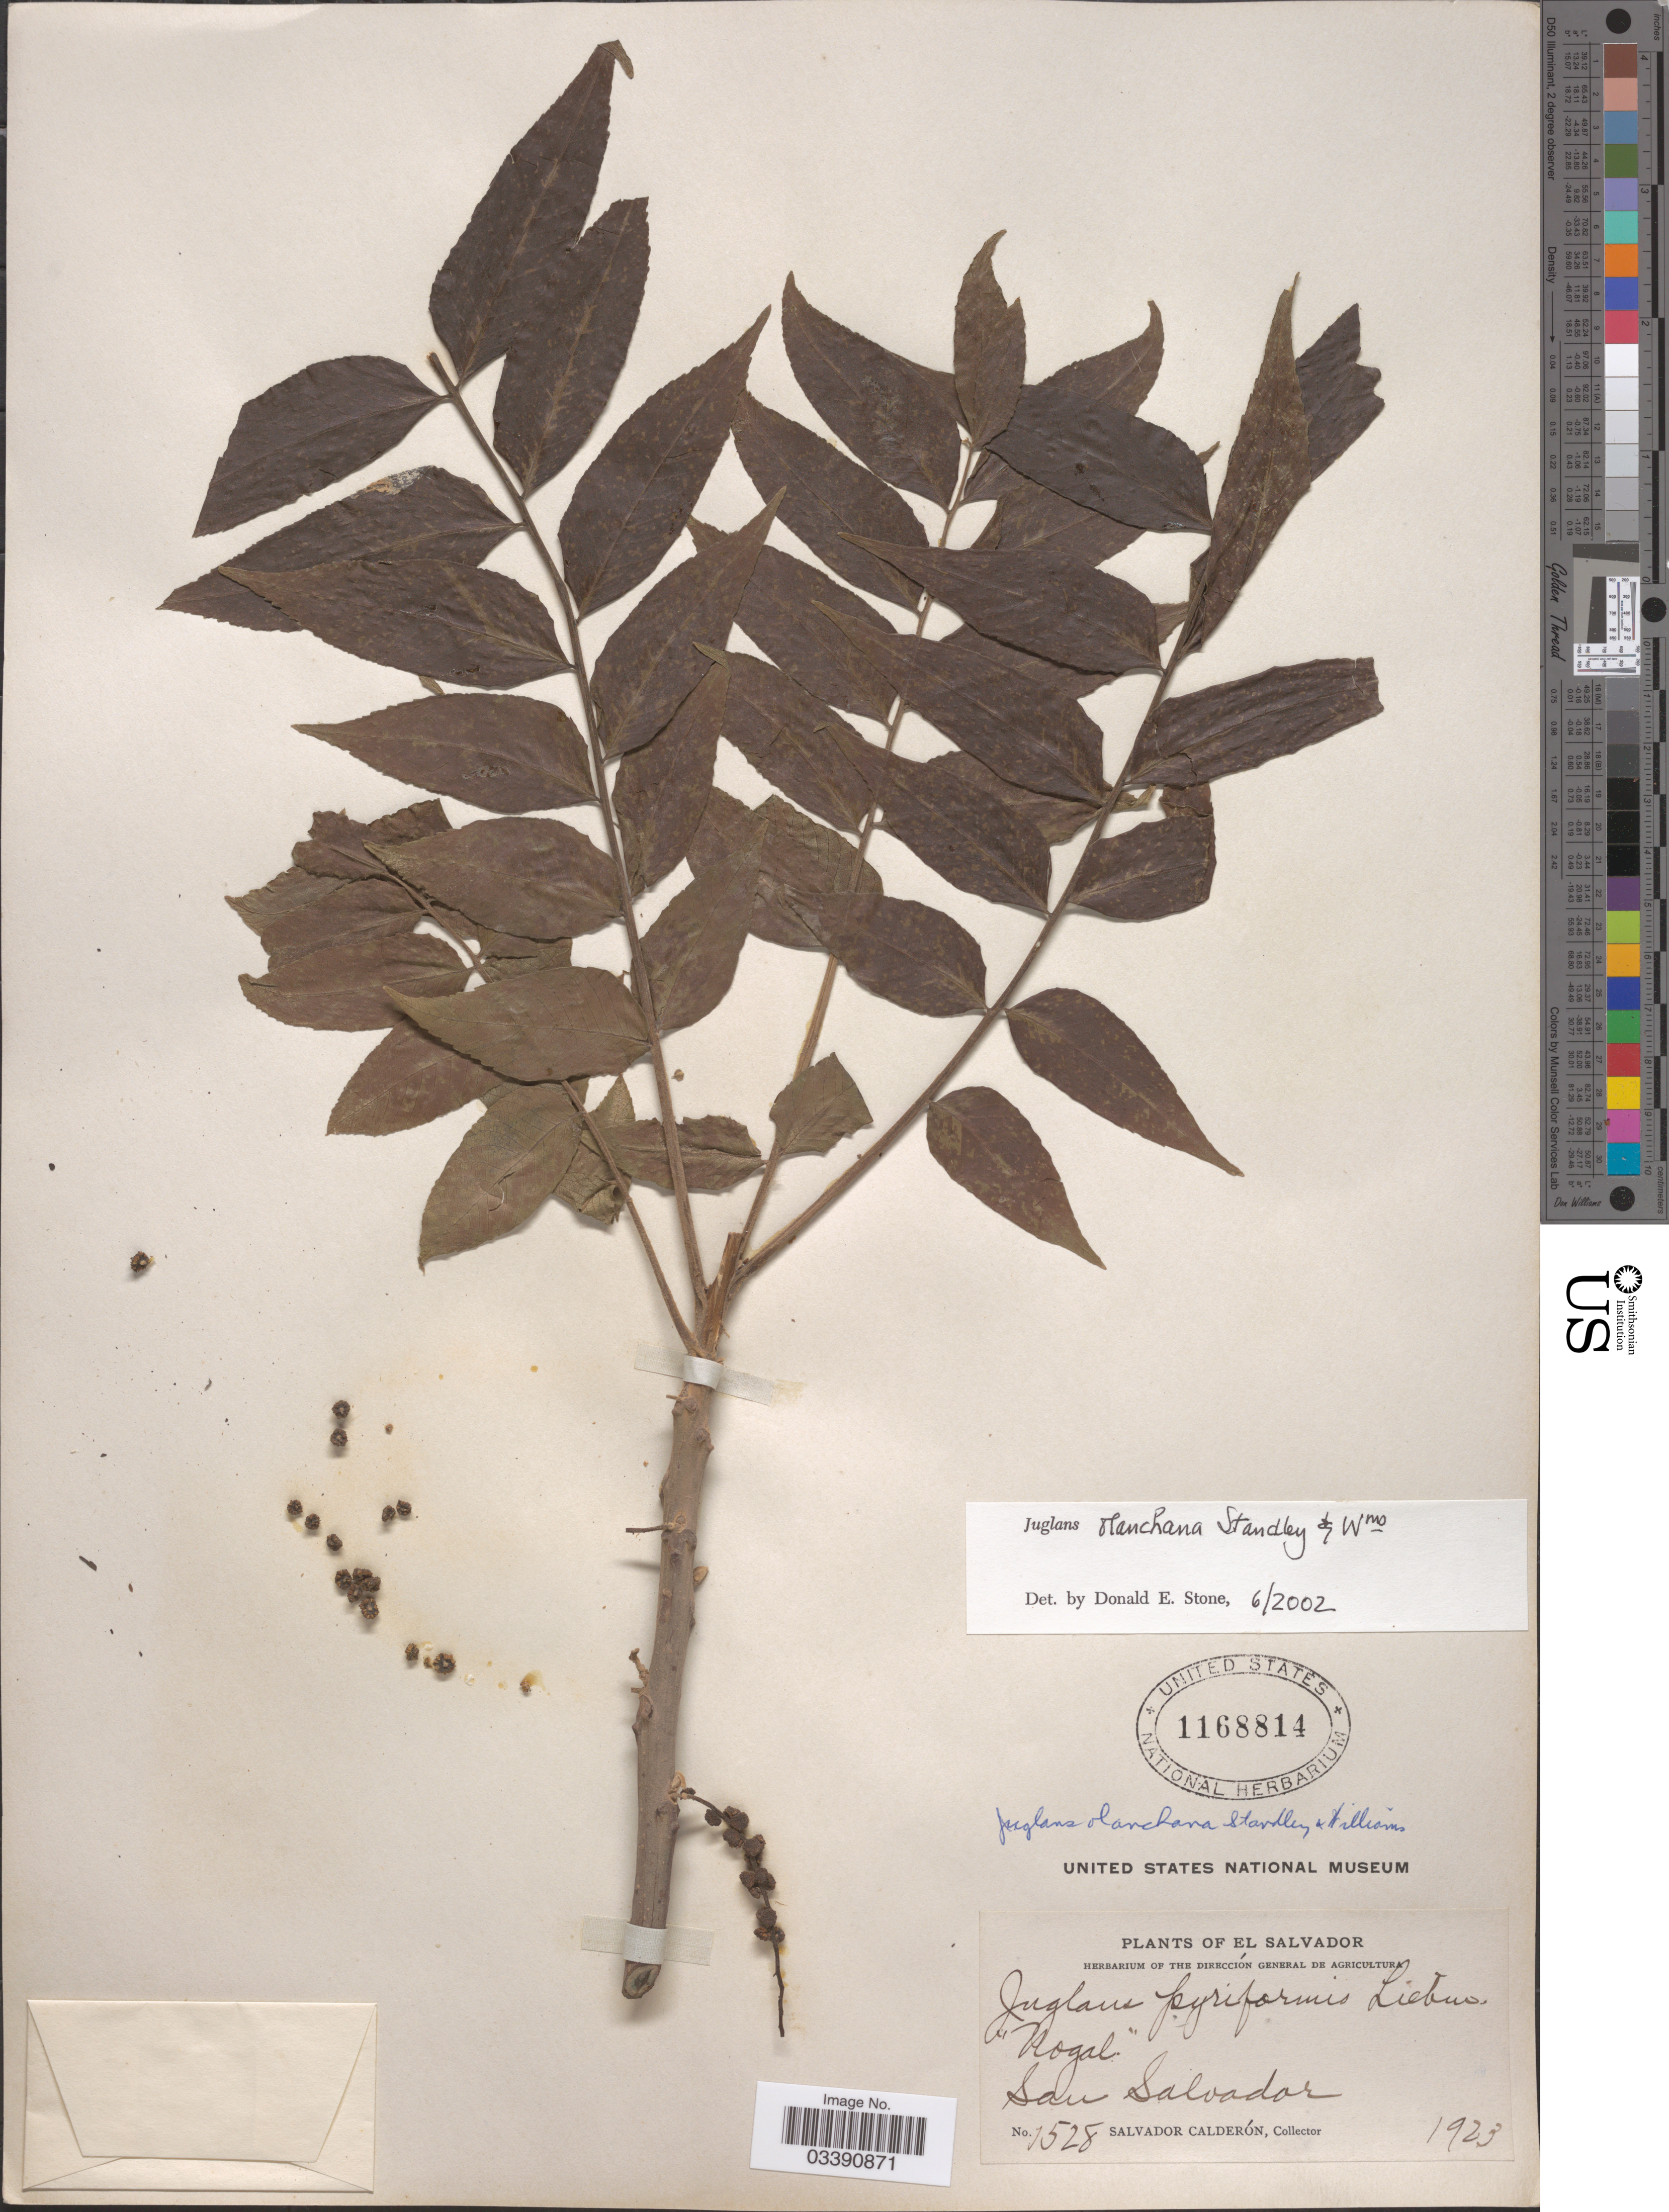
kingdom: Plantae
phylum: Tracheophyta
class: Magnoliopsida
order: Fagales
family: Juglandaceae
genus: Juglans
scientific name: Juglans olanchana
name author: Standl. & L.O. Williams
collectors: S. Calderón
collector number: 1528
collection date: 1923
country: El Salvador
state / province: San Salvador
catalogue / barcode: US 1168814